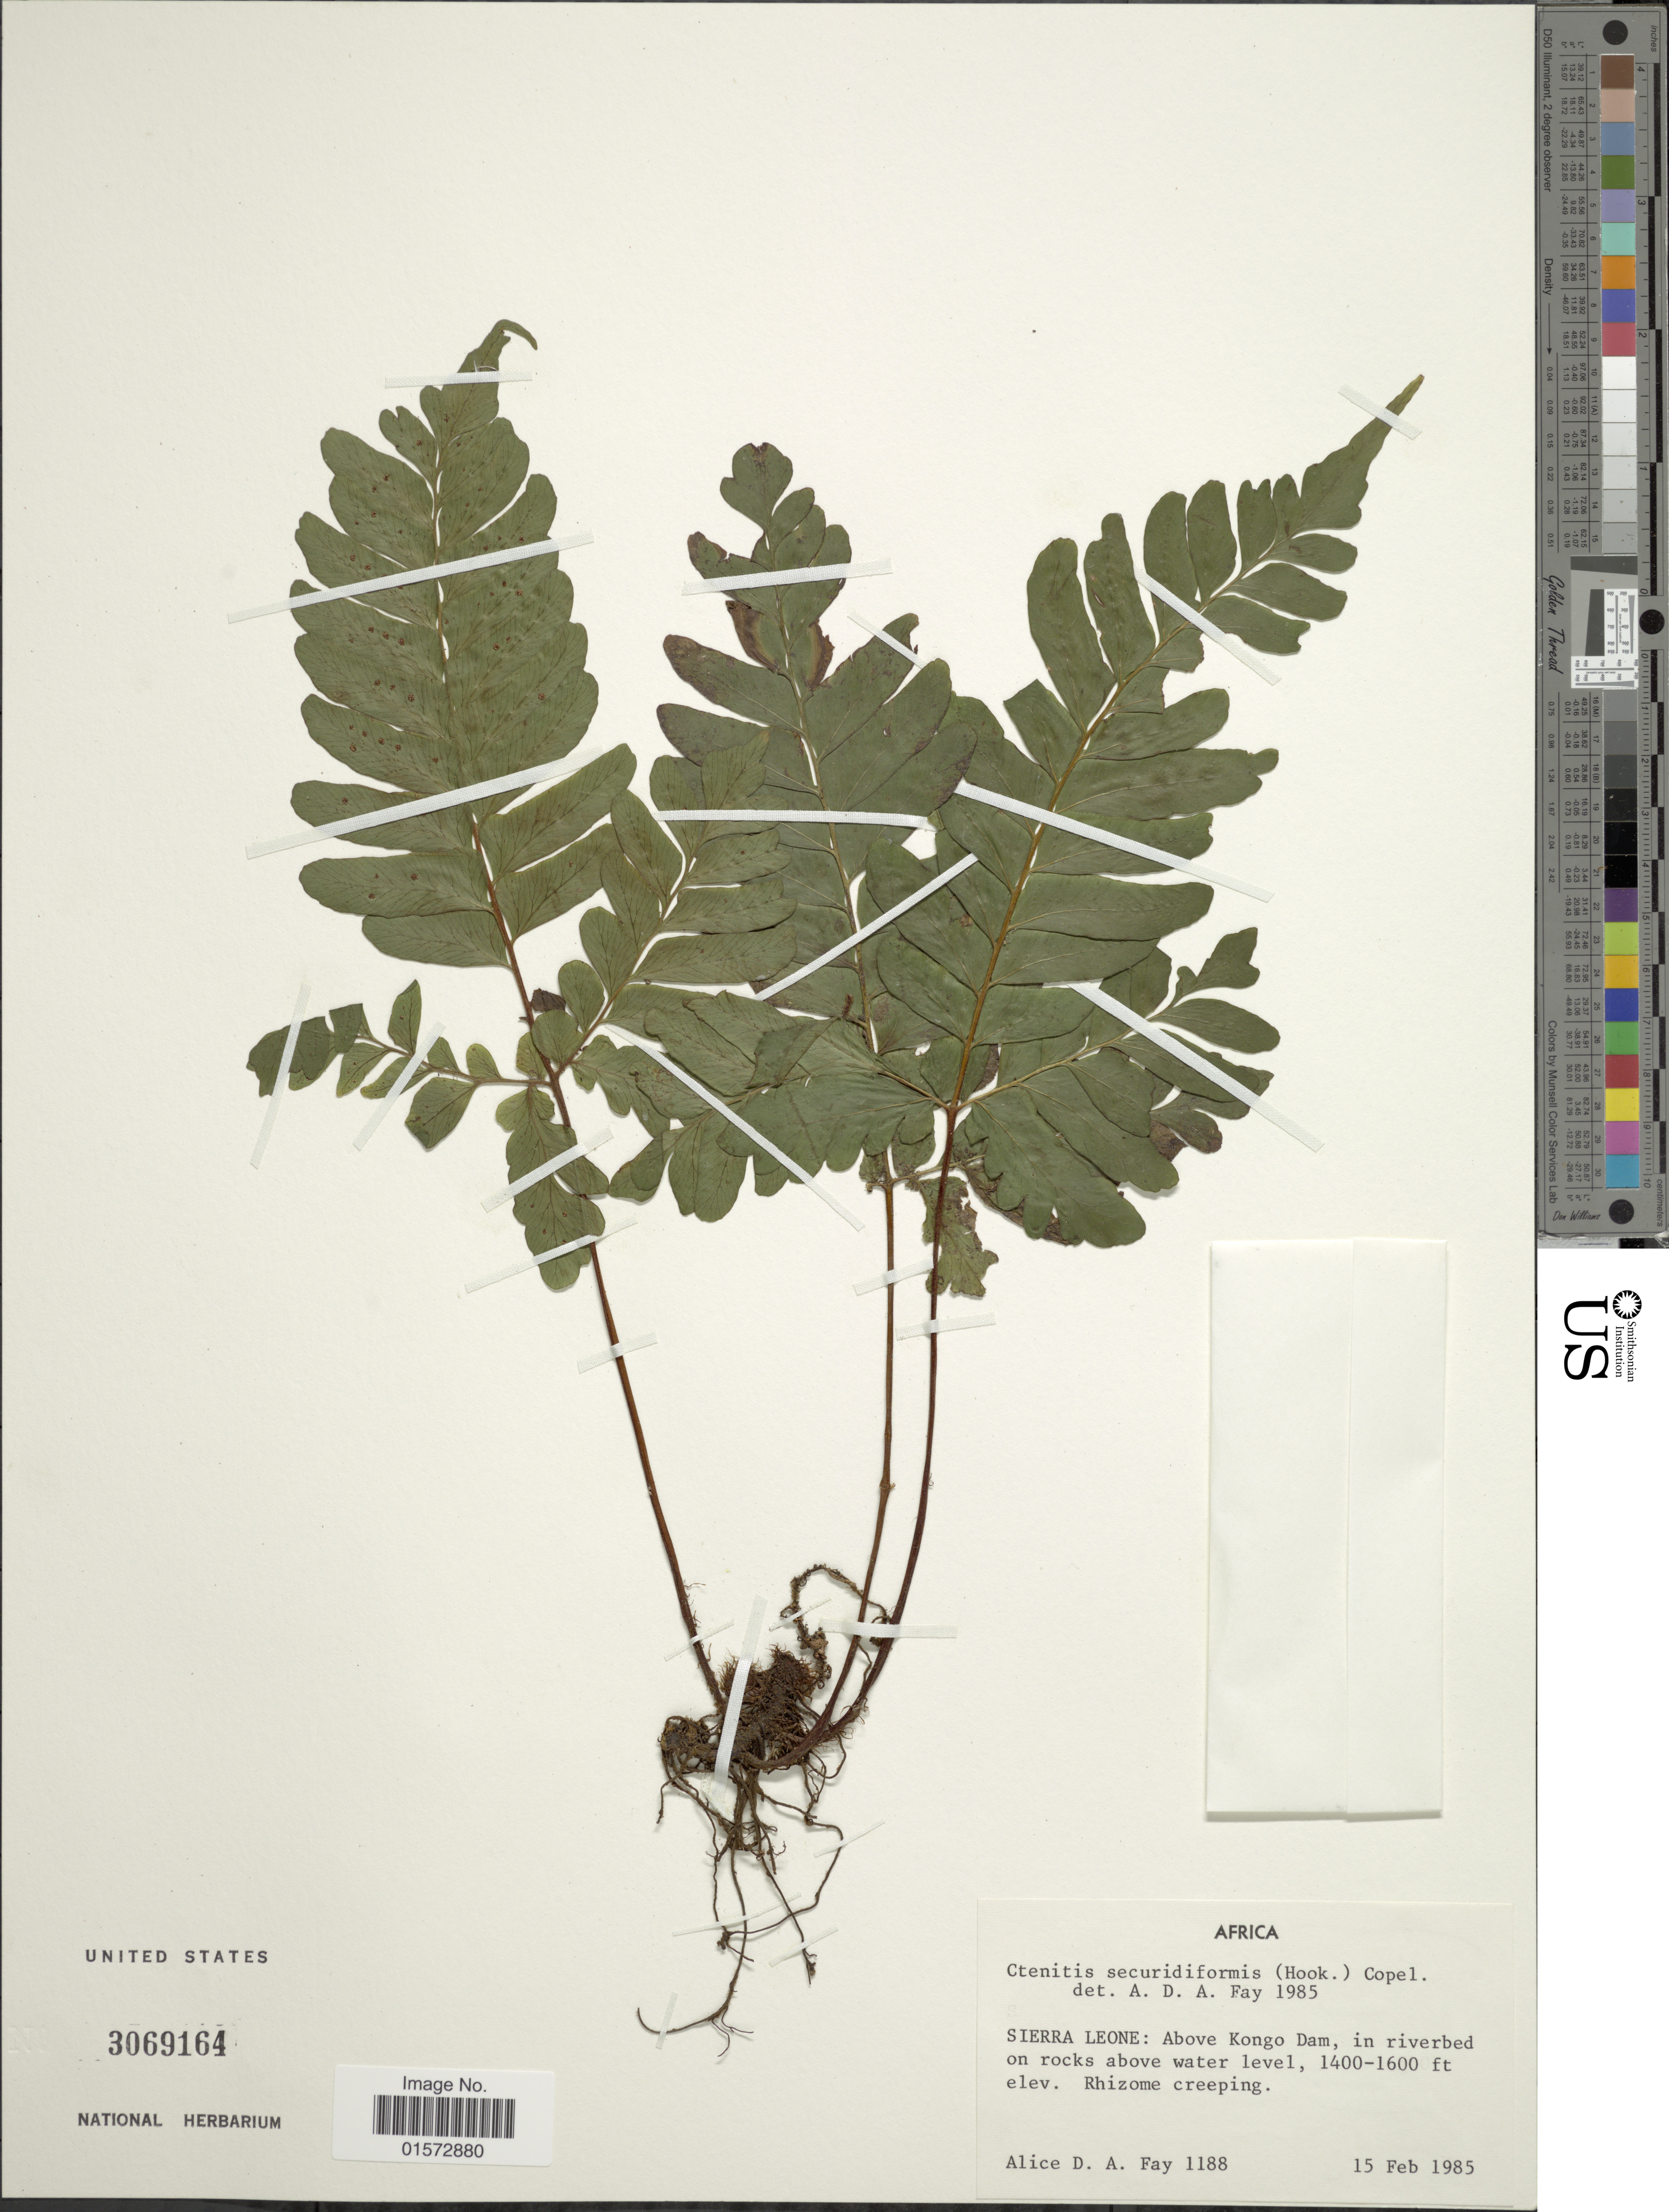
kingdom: Plantae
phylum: Tracheophyta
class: Polypodiopsida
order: Polypodiales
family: Tectariaceae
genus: Triplophyllum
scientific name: Triplophyllum securidiforme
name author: (Hook.)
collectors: A. Fay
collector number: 1188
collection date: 1985-02-15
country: Sierra Leone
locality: Above Kongo Dam, in riverbed on rocks above water level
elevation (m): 427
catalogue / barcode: US 3069164